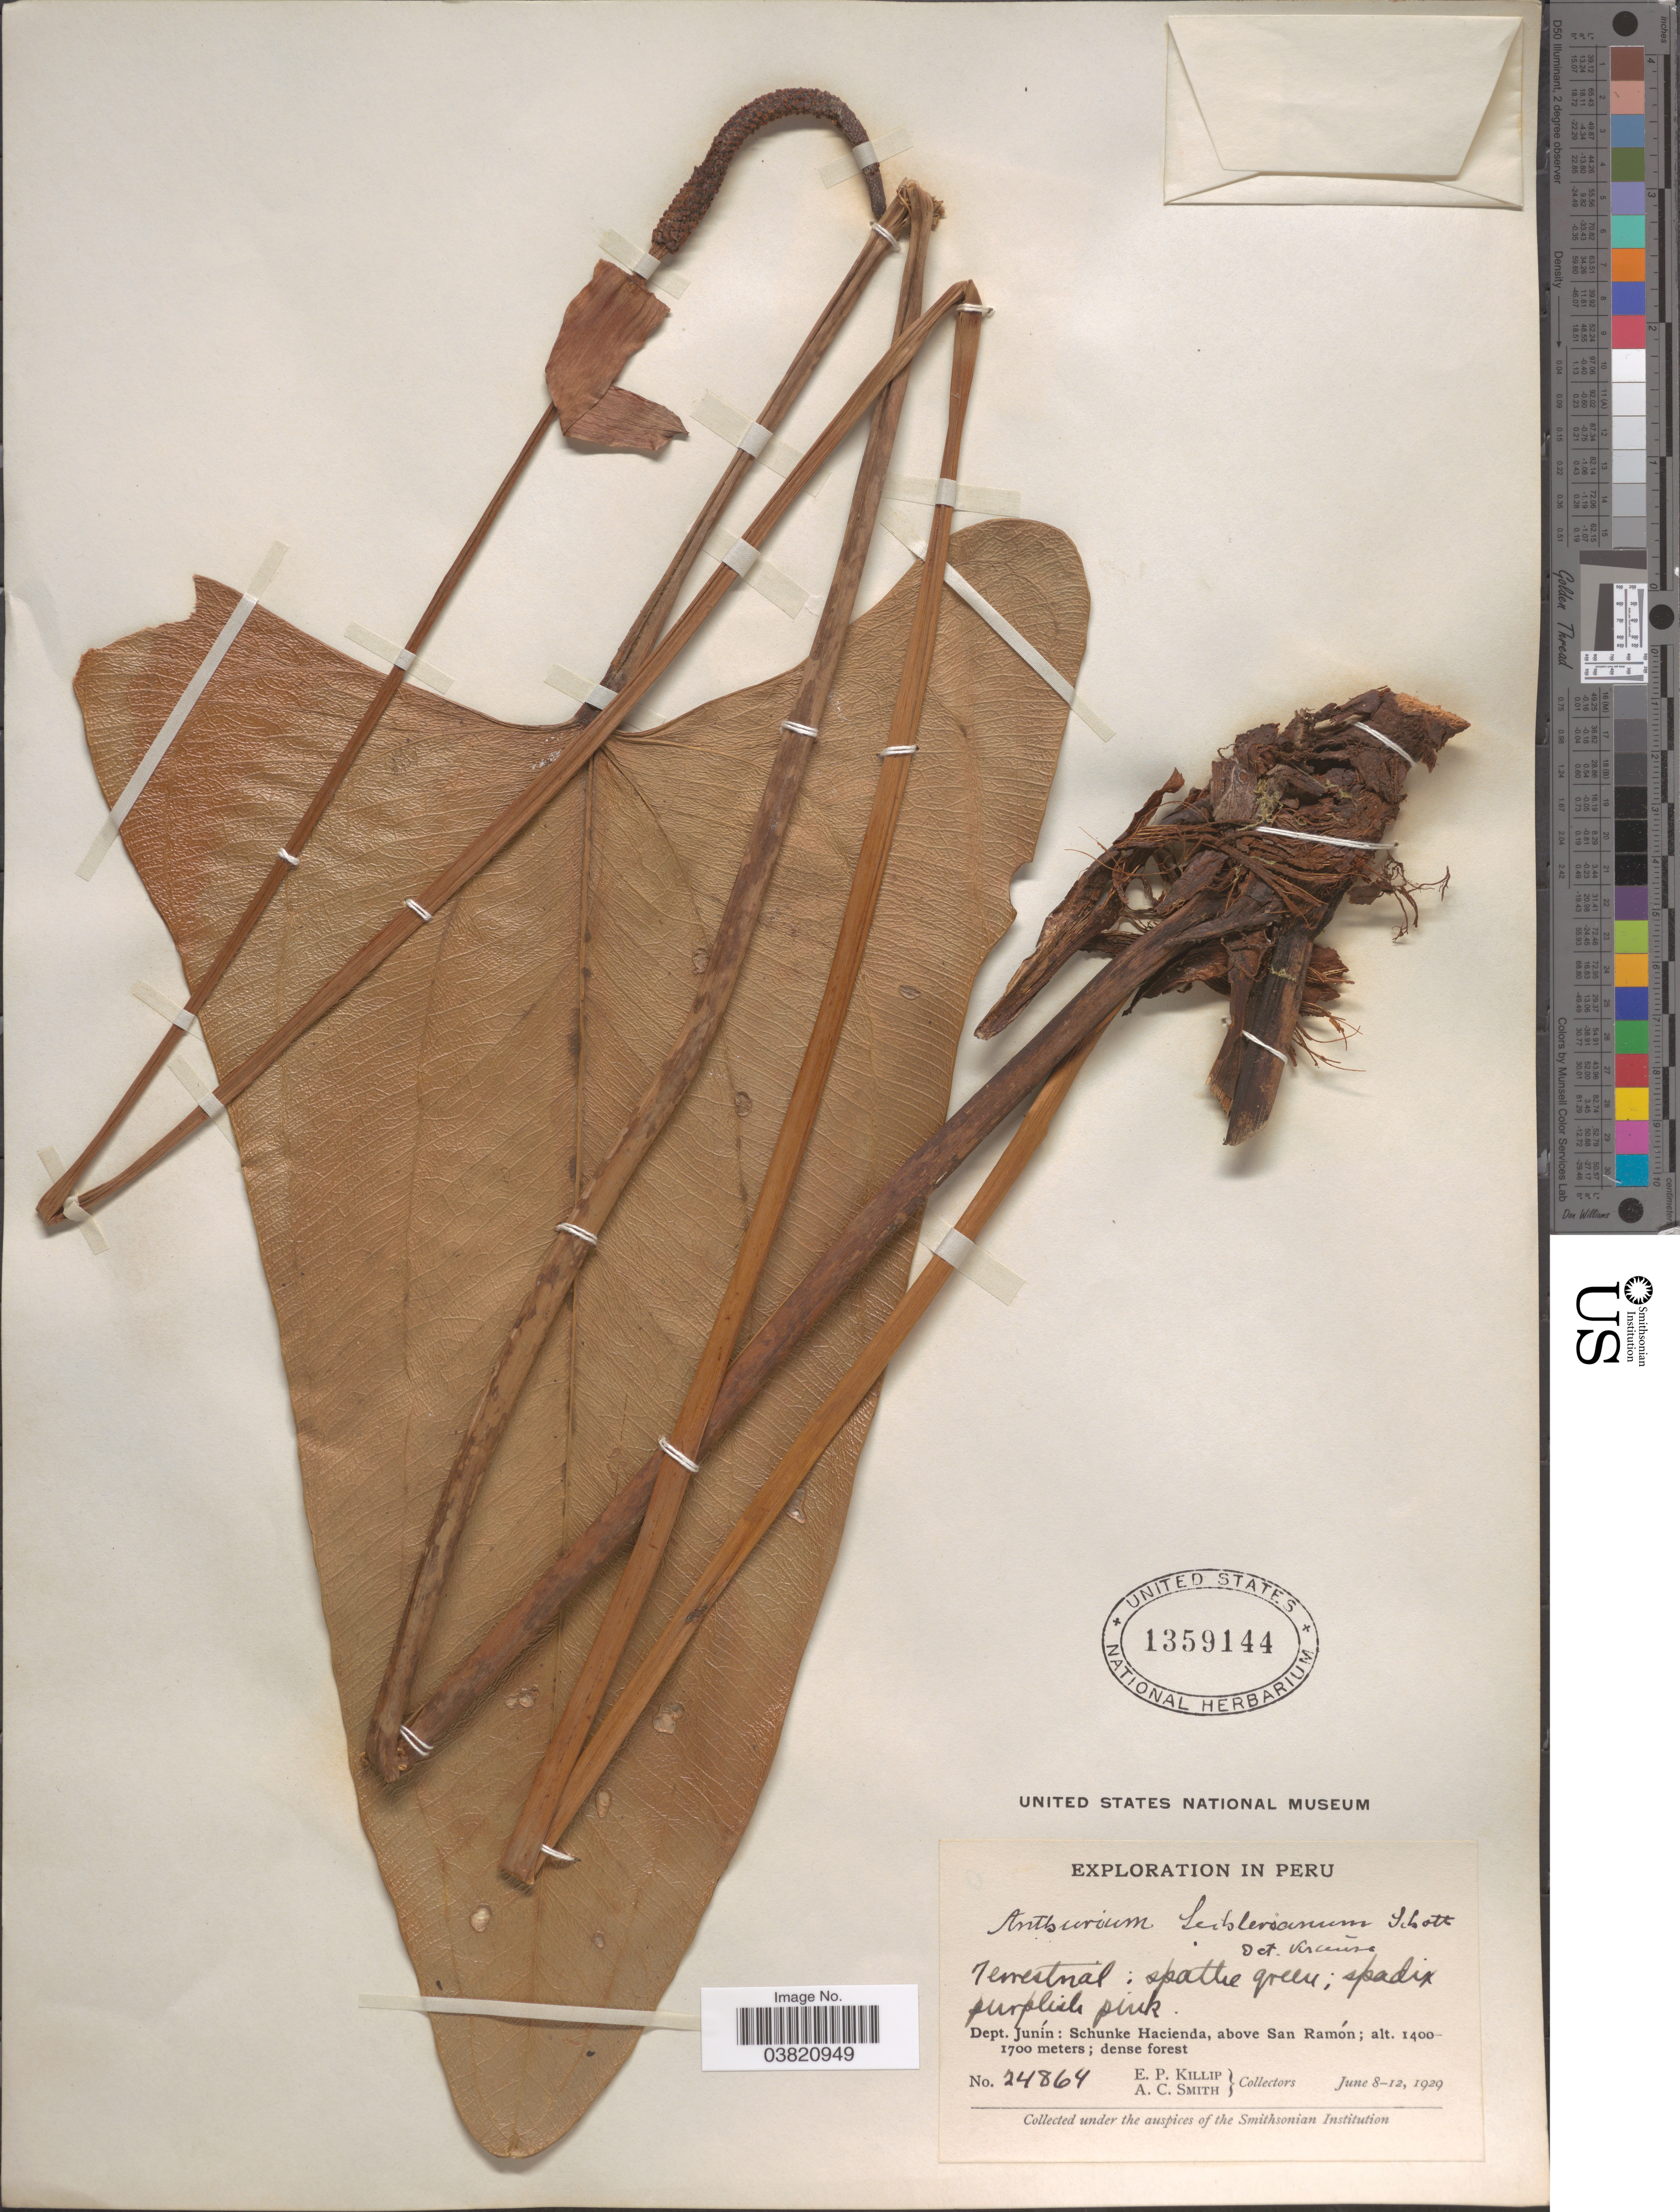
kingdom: Plantae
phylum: Tracheophyta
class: Liliopsida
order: Alismatales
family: Araceae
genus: Anthurium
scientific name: Anthurium lechlerianum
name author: Schott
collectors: E. P. Killip & A. C. Smith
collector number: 24864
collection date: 1929-06-08/1929-06-12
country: Peru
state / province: Junín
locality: Dept. Junín: Schunke Hacienda, above San Ramón.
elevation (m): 1400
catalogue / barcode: US 1359144